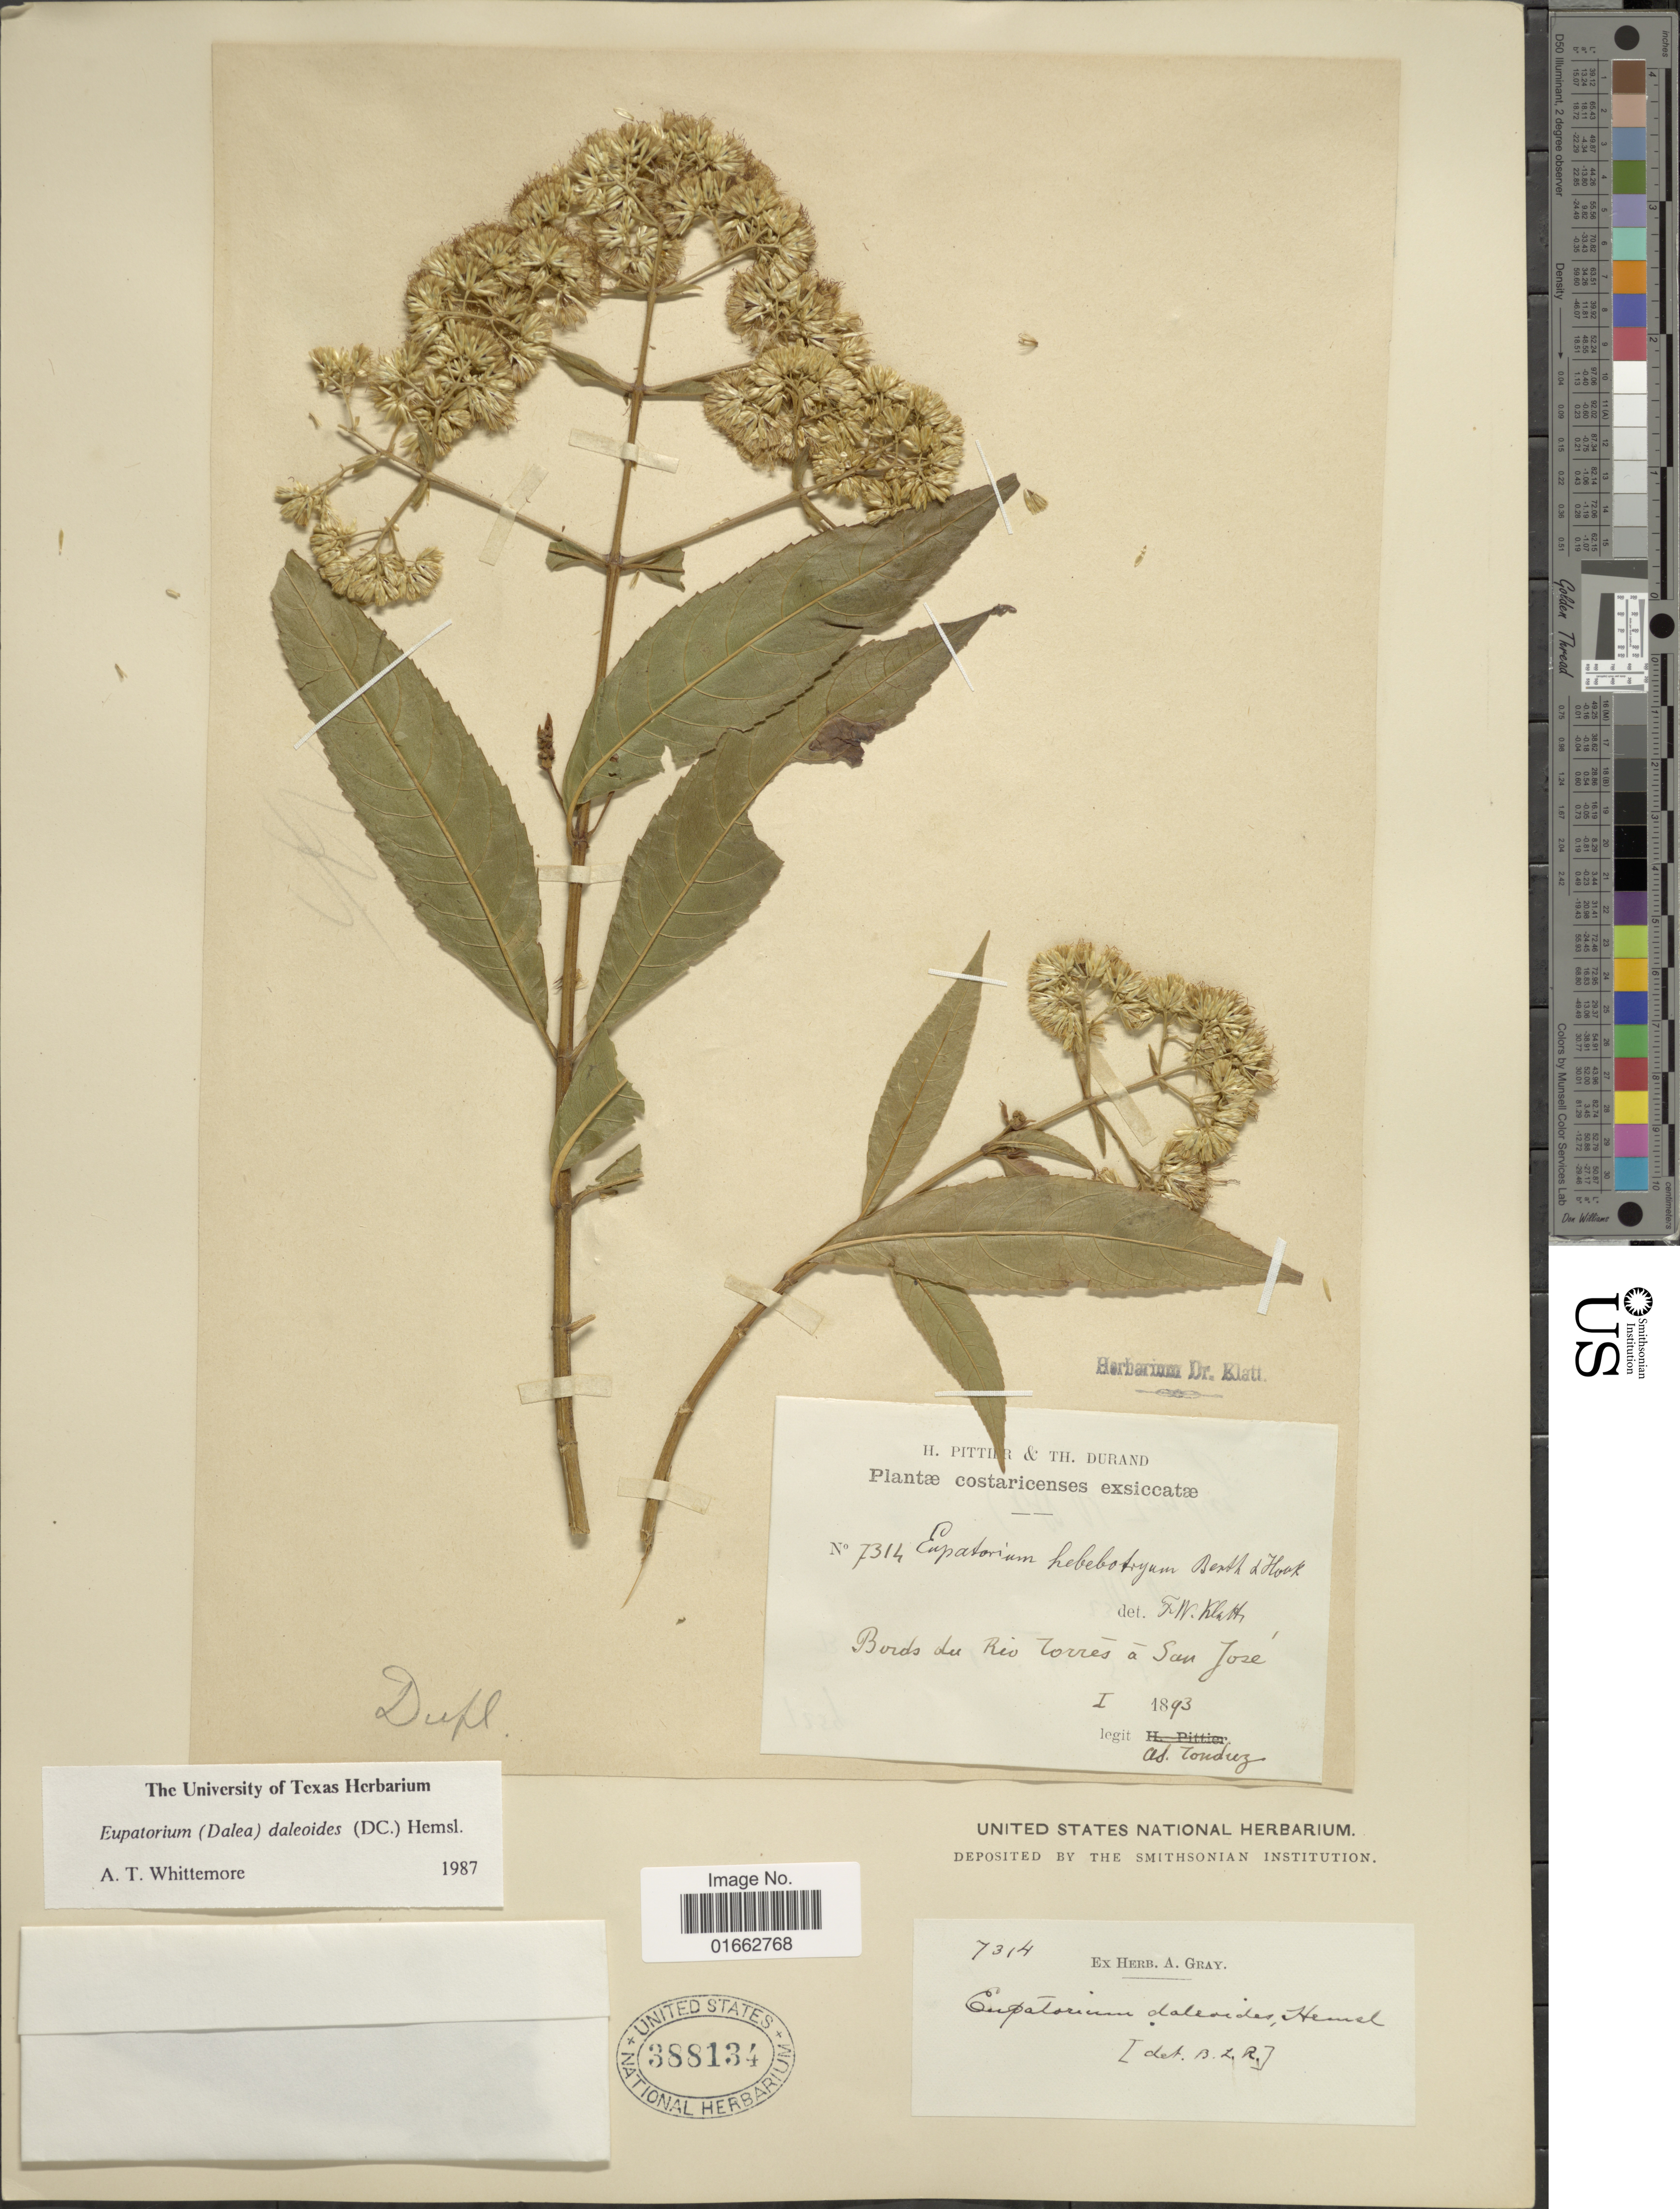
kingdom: Plantae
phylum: Tracheophyta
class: Magnoliopsida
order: Asterales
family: Asteraceae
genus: Critonia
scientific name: Critonia daleoides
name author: DC.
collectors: A. Tonduz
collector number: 7314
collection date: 1893-01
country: Costa Rica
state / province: San José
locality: Bords du Rio torres á San José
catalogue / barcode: US 388134